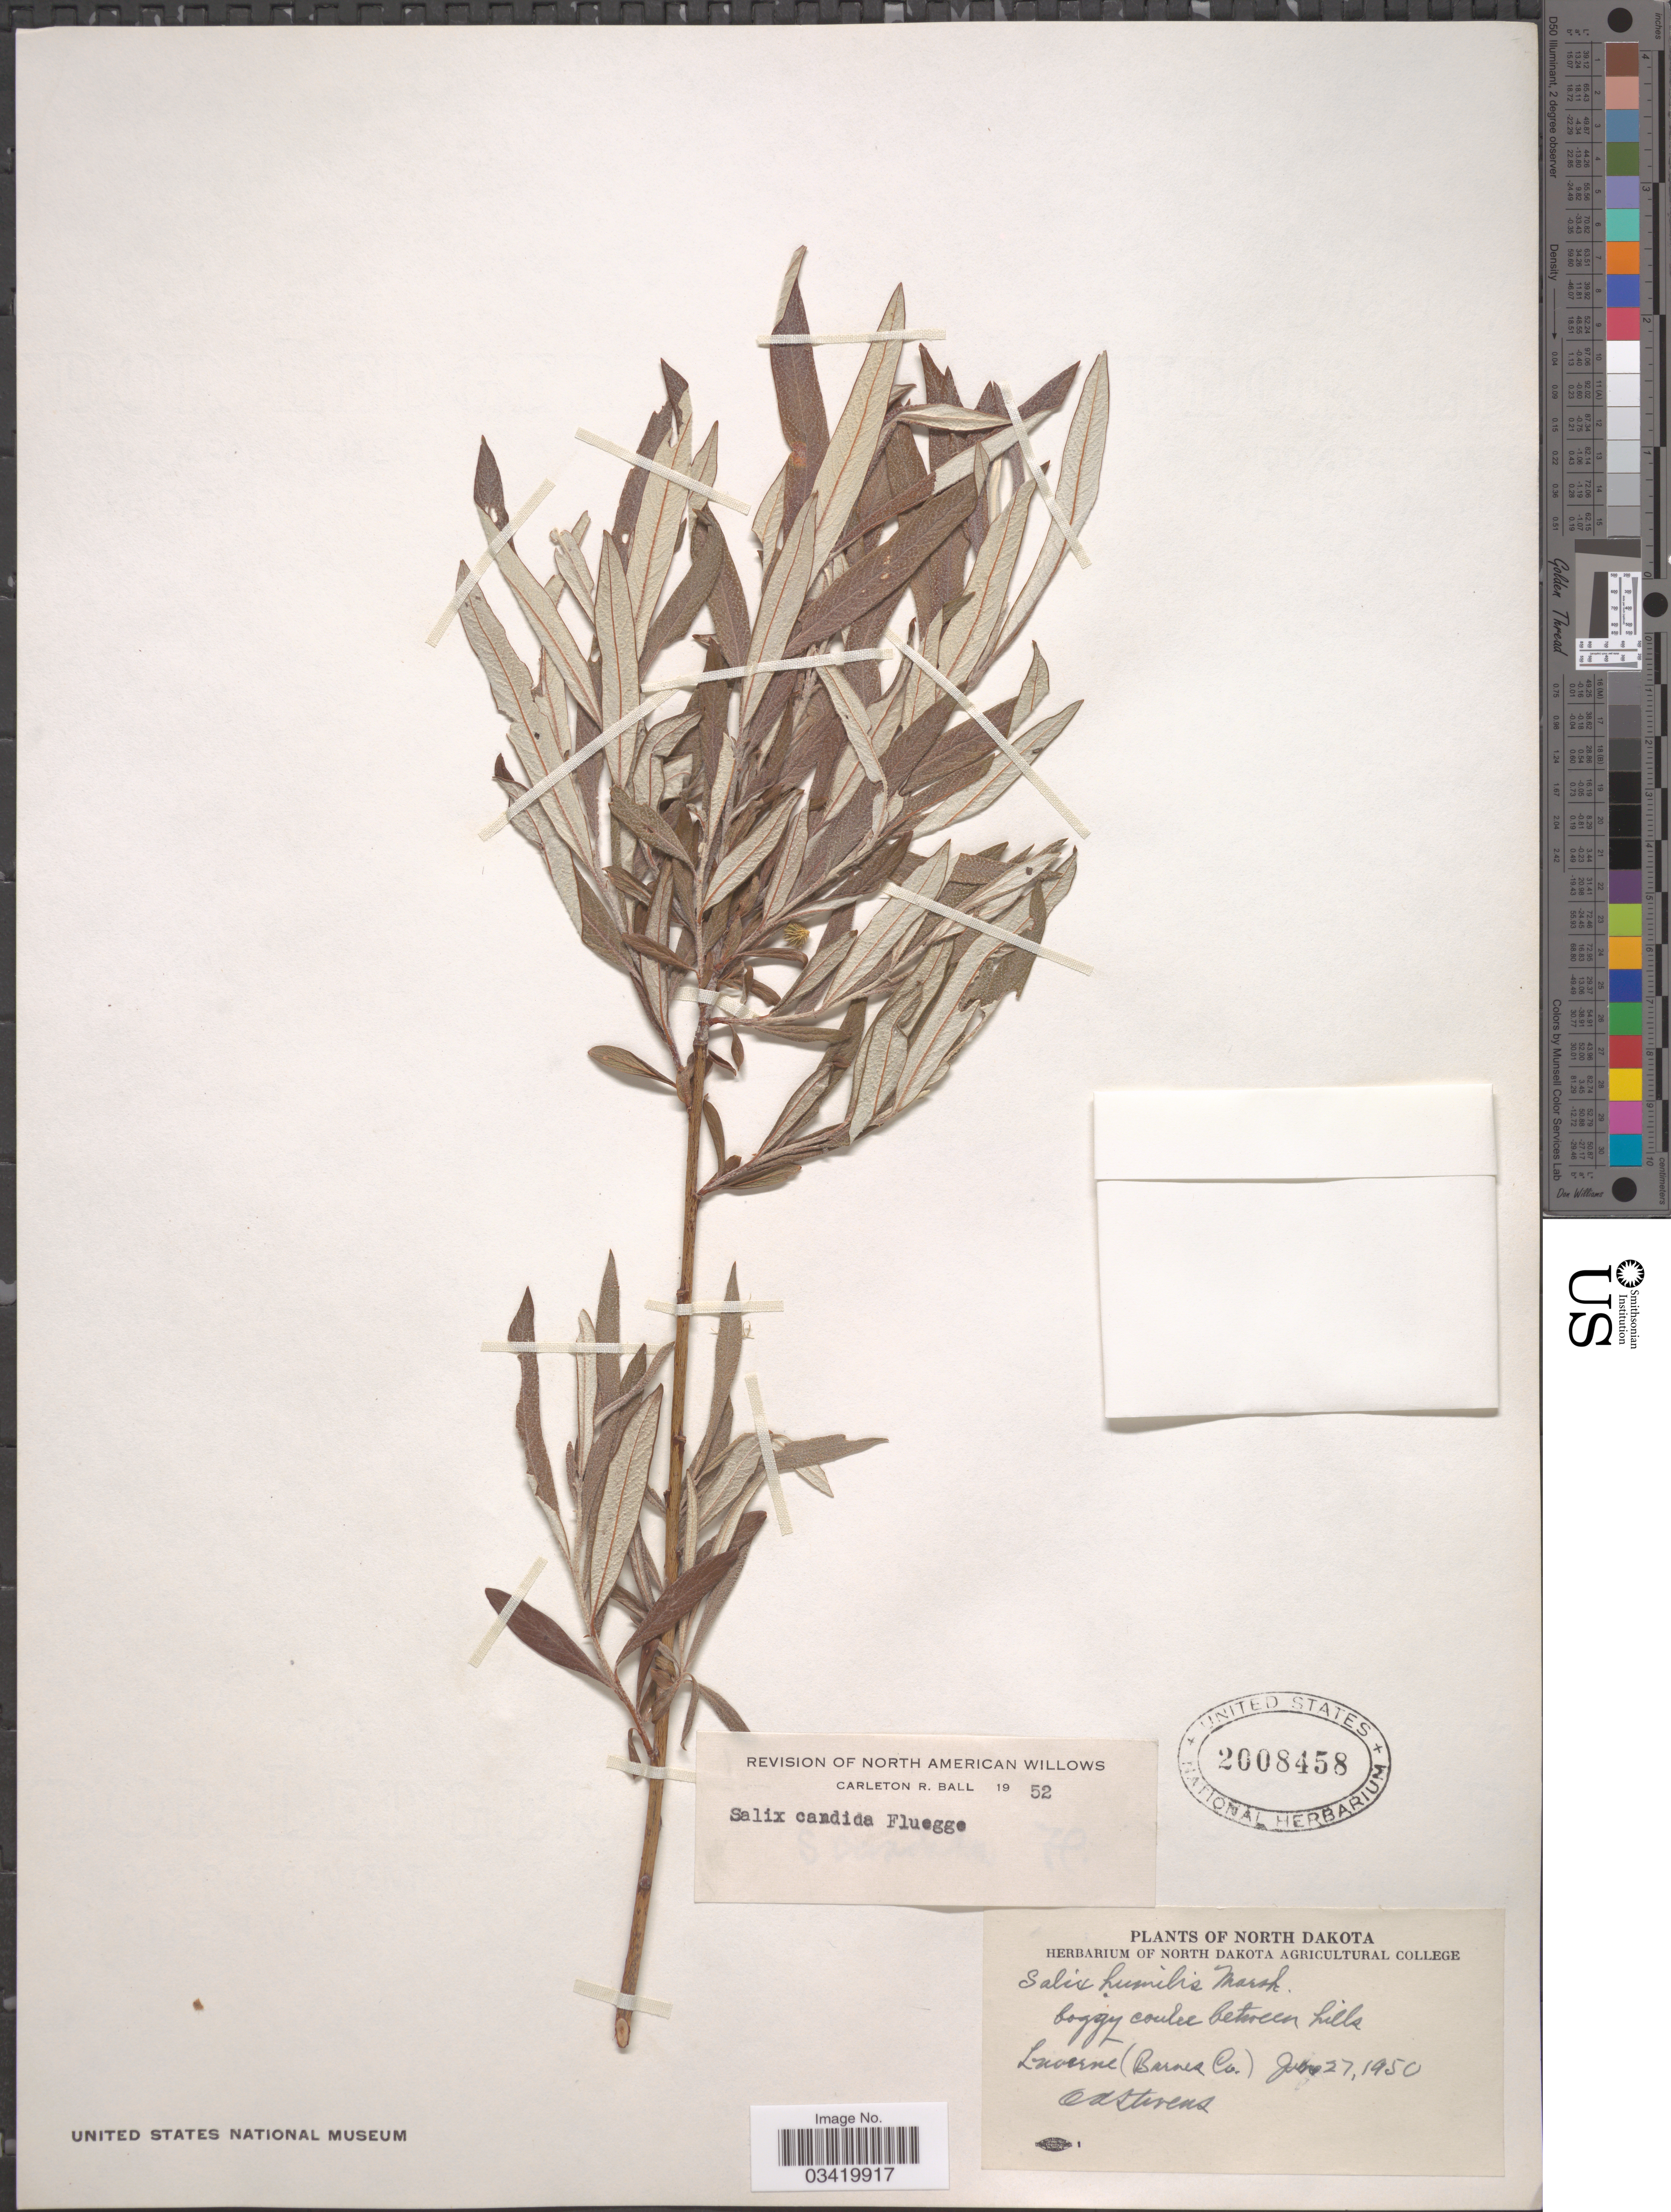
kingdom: Plantae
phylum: Tracheophyta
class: Magnoliopsida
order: Malpighiales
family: Salicaceae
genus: Salix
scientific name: Salix candida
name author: Flüggé ex Willd.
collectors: O. A. Stevens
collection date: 1950-06-27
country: United States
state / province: North Dakota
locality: Luverne (Barnes Co.).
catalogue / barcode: US 2008458